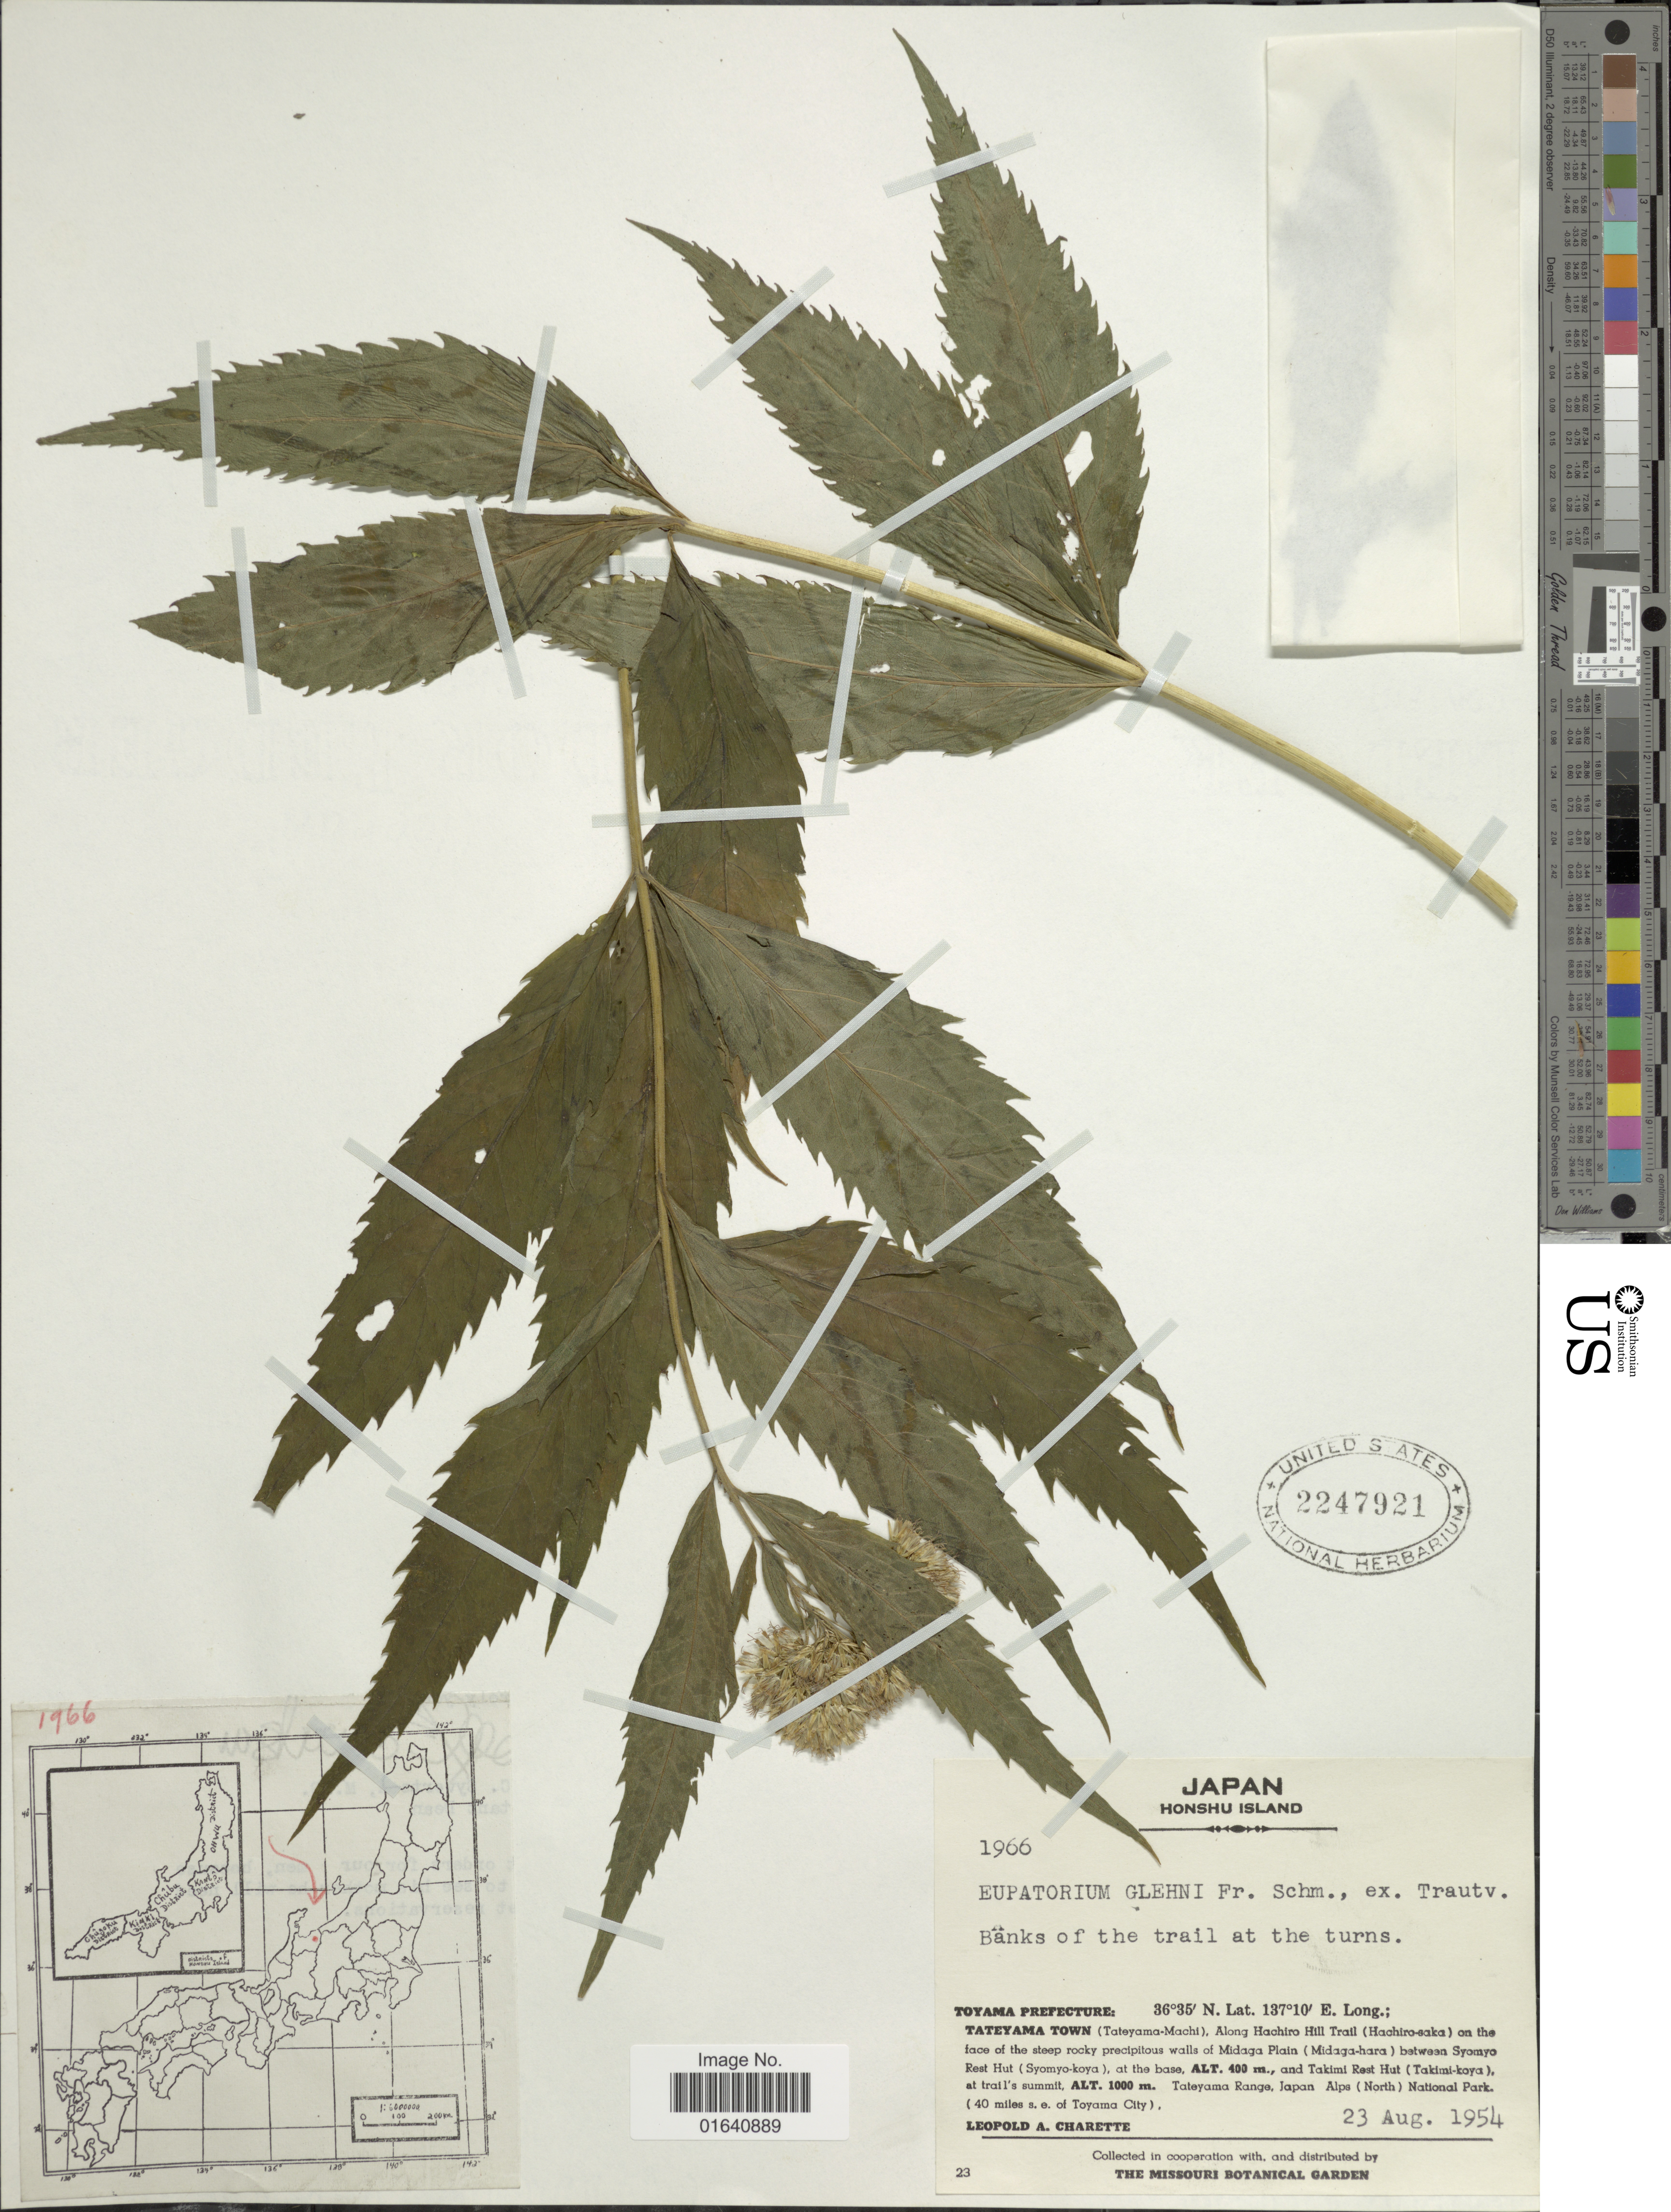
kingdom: Plantae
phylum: Tracheophyta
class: Magnoliopsida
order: Asterales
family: Asteraceae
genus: Eupatorium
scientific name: Eupatorium sachalinense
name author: (F. Schmidt) Makino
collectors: L. A. Charette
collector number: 1966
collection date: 1954-08-23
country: Japan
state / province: Toyama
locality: Honshu Island, Toyama Prefecture: Tateyama Town (Tateyama-Machi), Along Hachiro Hill Trail (Hachiro-saka) on the face of the steep rocky precipitous walls of Midaga Plain (Midaga-hara) between Syomyo Rest Hut (Syomyo-koya), at base, at Takimi Rest Hut (Takimi-koya), at trail's summit. Tateyama Range Alpe (North) National Park (40 miles s.e. of Toyama City)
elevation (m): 400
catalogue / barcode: US 2247921